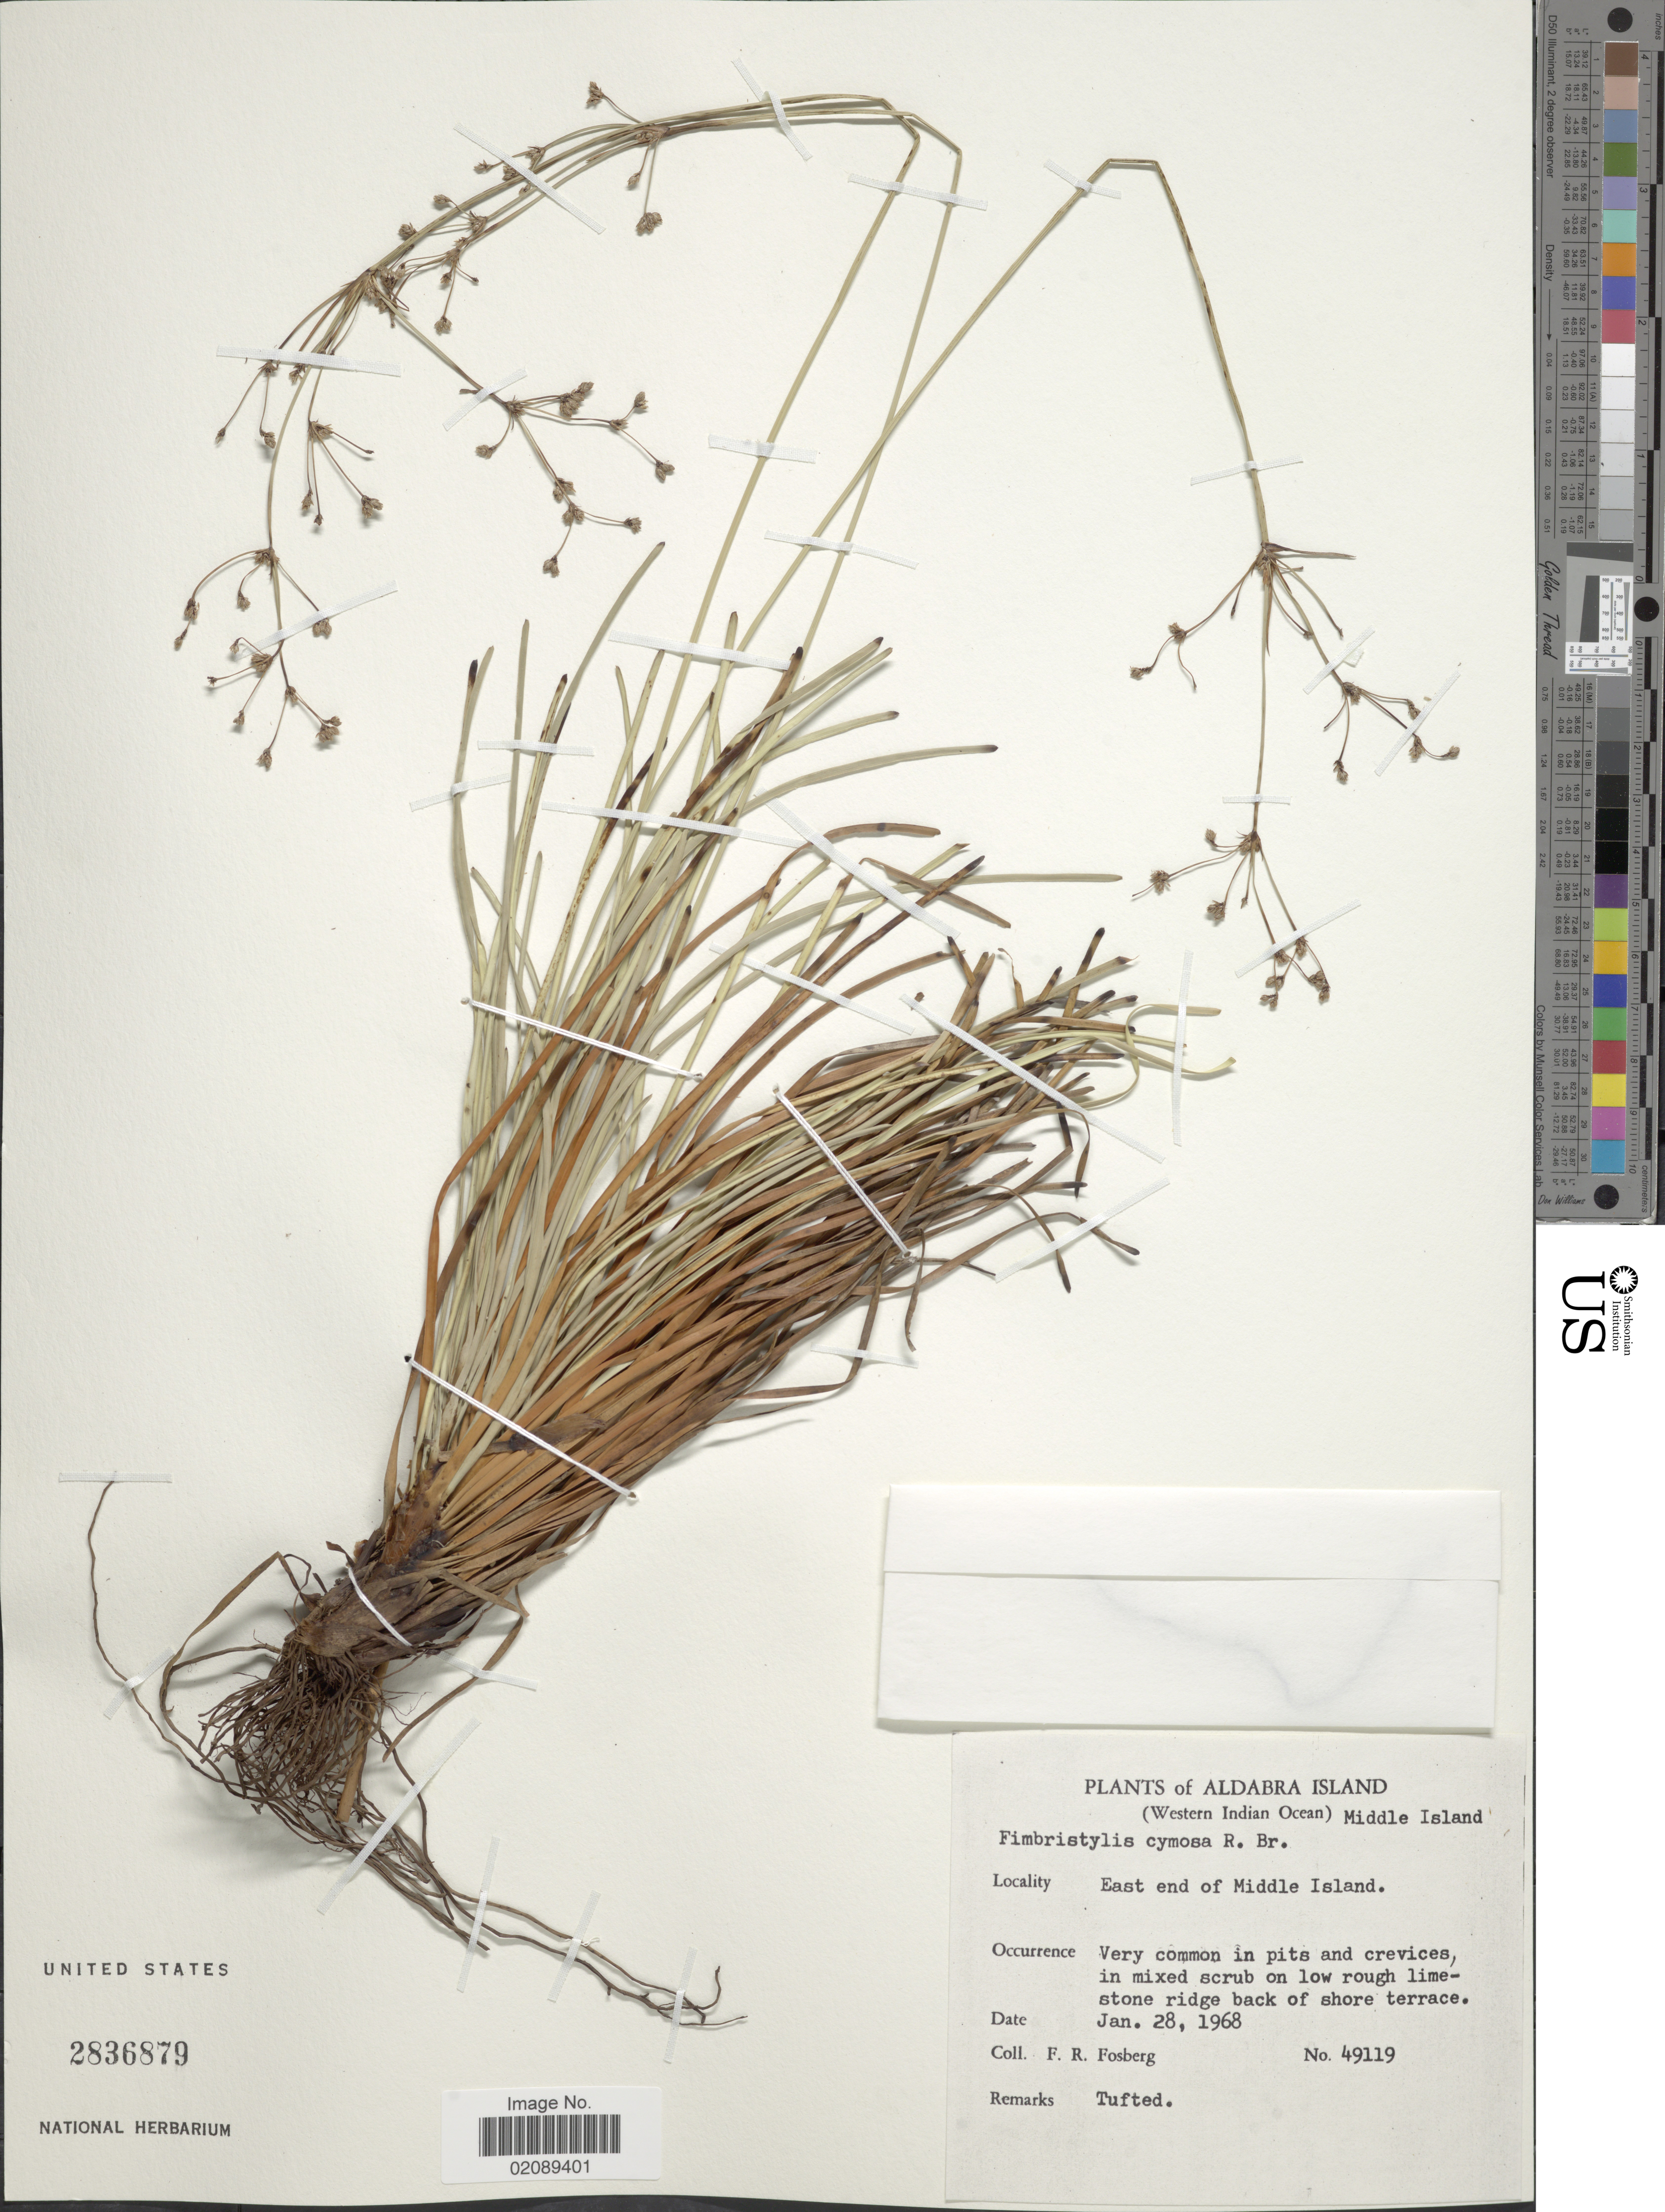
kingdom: Plantae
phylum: Tracheophyta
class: Liliopsida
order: Poales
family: Cyperaceae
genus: Fimbristylis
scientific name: Fimbristylis cymosa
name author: R. Br.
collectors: F. R. Fosberg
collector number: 49119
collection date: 1968-01-28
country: Seychelles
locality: Aldabra Island (western Indian Ocean) Middle island, east end of Middle Island, very common in pits and crevices, on low rough limestone ridge back of shore terrace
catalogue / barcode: US 2836879